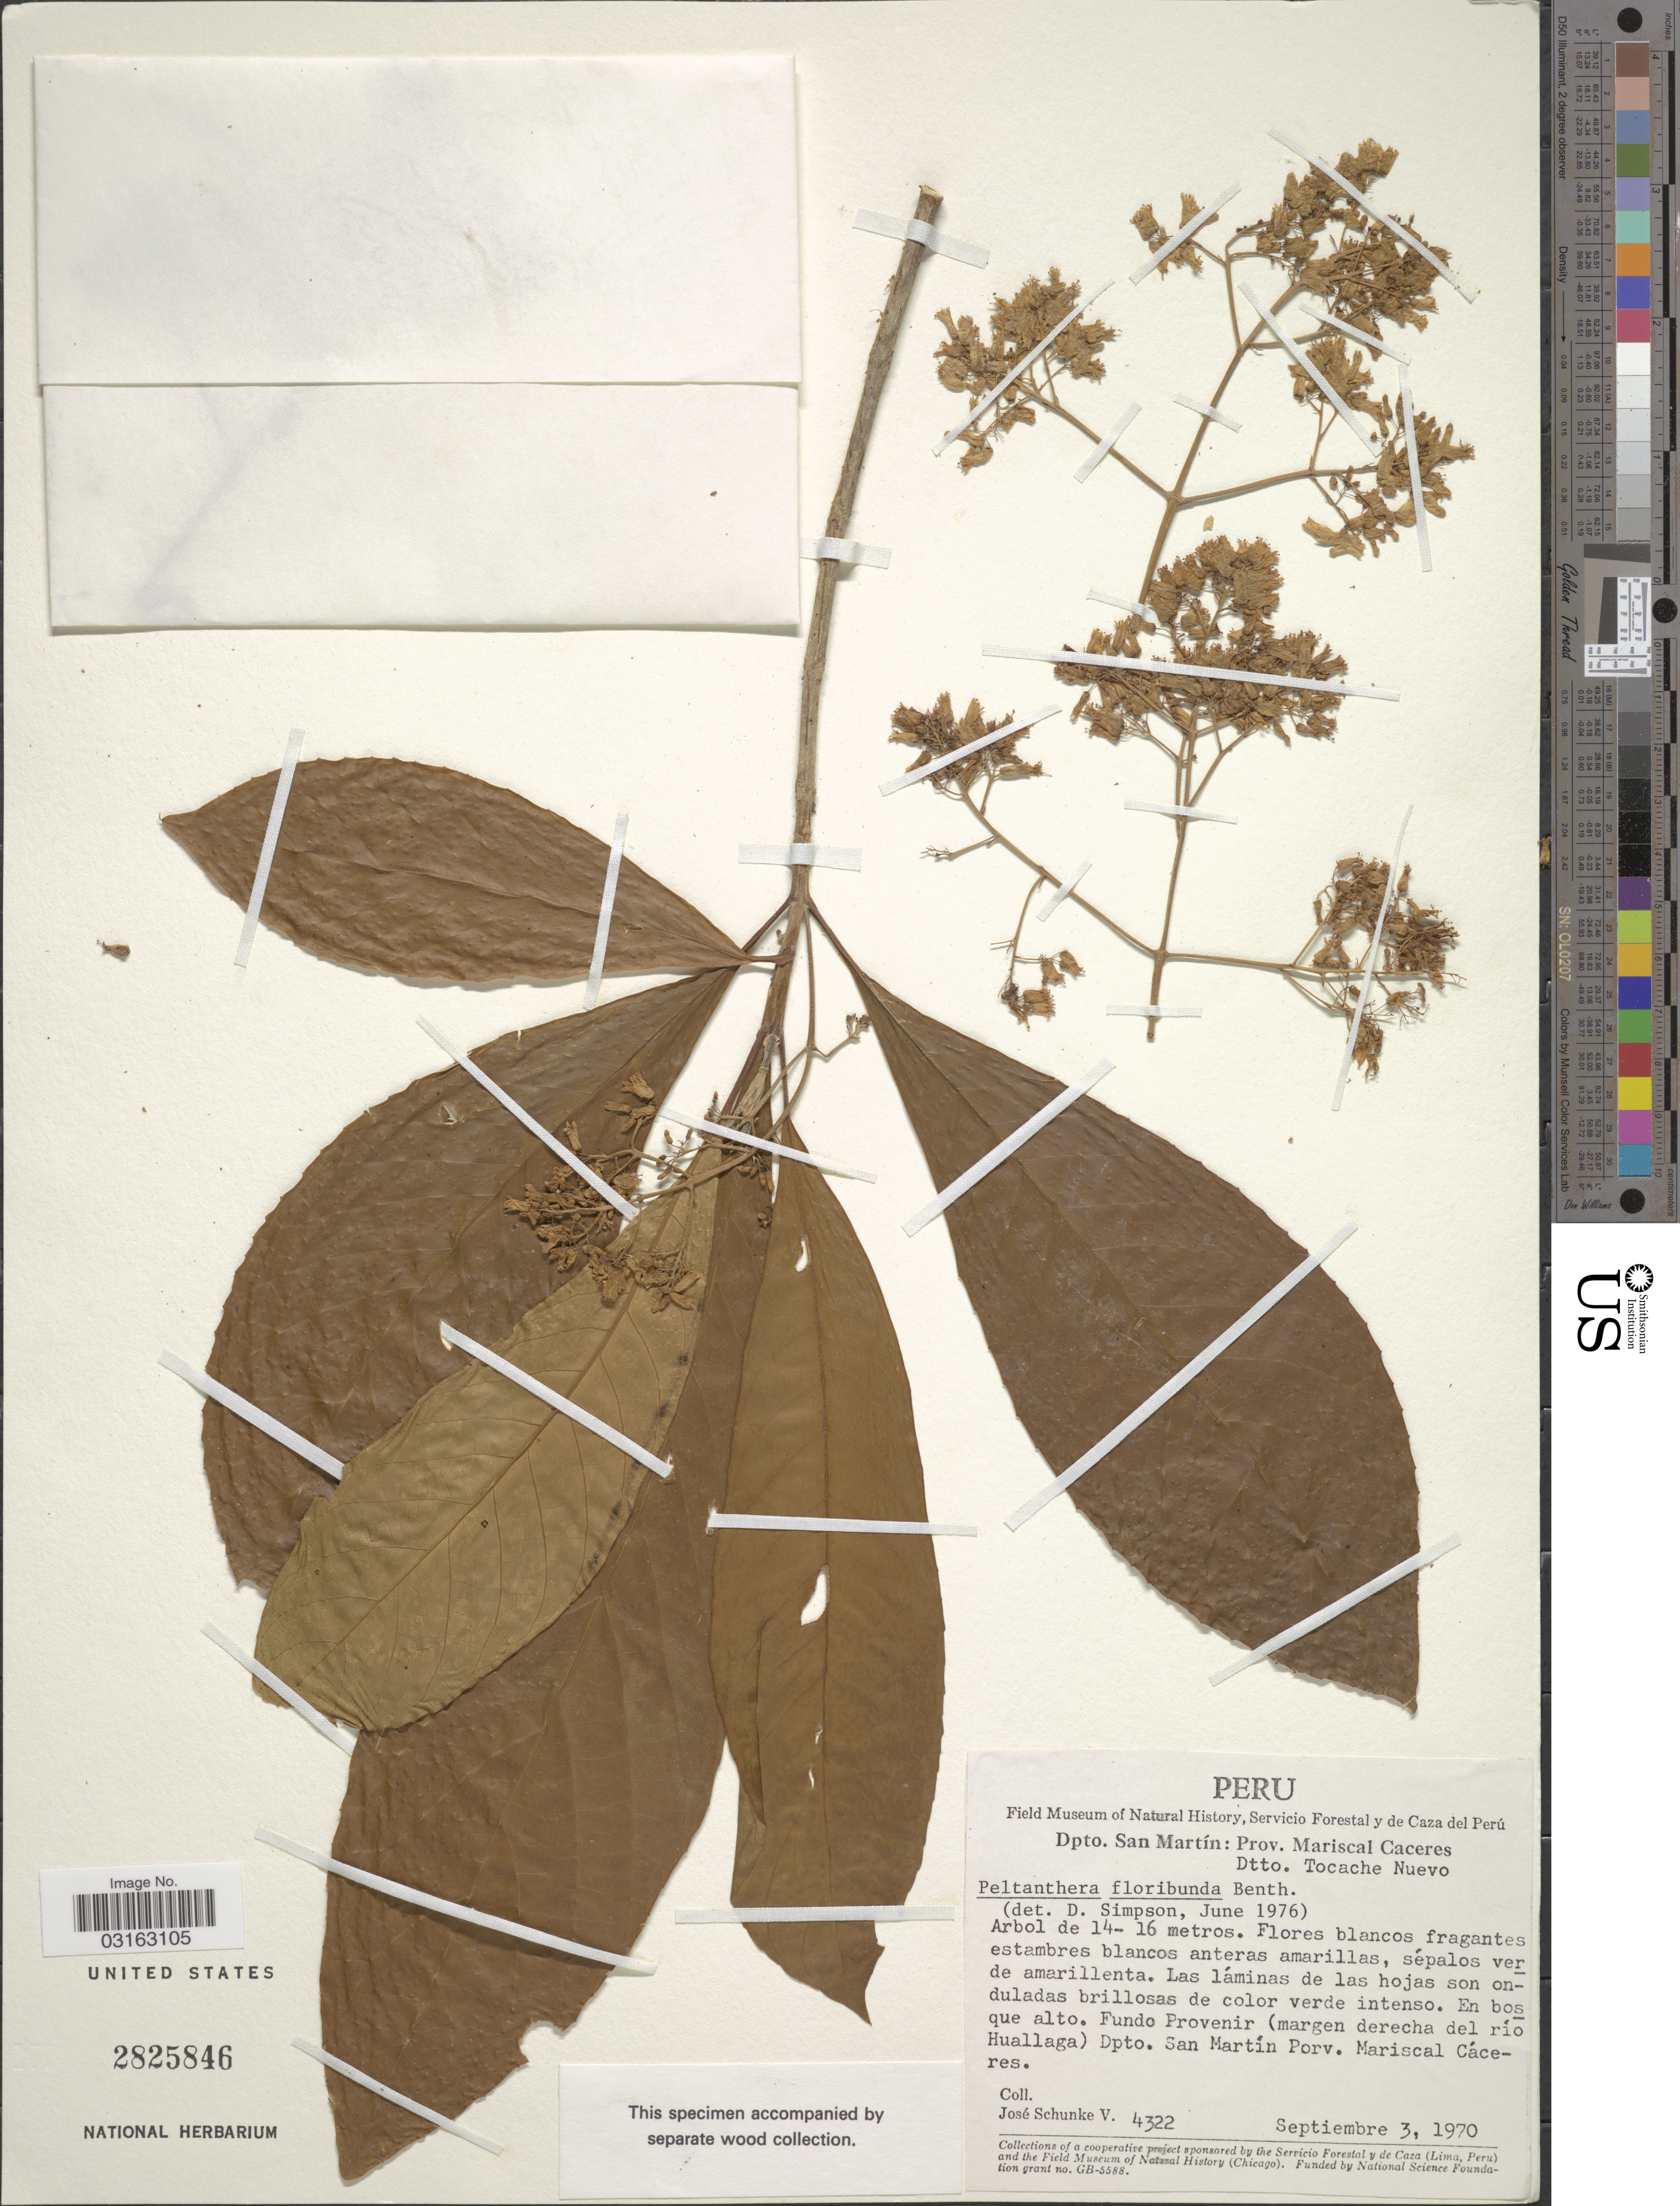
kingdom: Plantae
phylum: Tracheophyta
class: Magnoliopsida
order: Lamiales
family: Peltantheraceae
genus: Peltanthera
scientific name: Peltanthera floribunda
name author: Benth.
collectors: J. Schunke Vigo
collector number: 4322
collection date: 1970-09-03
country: Peru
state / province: San Martín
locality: Dpto. San Martín: Prov. Mariscal Caceres. Dtto. Tocache Nuevo. En bosque alto. Fundo Provenir (margen derecha del río Huallaga) Dpto. San Martín Prov. Mariscal Cáceres.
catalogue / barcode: US 2825846